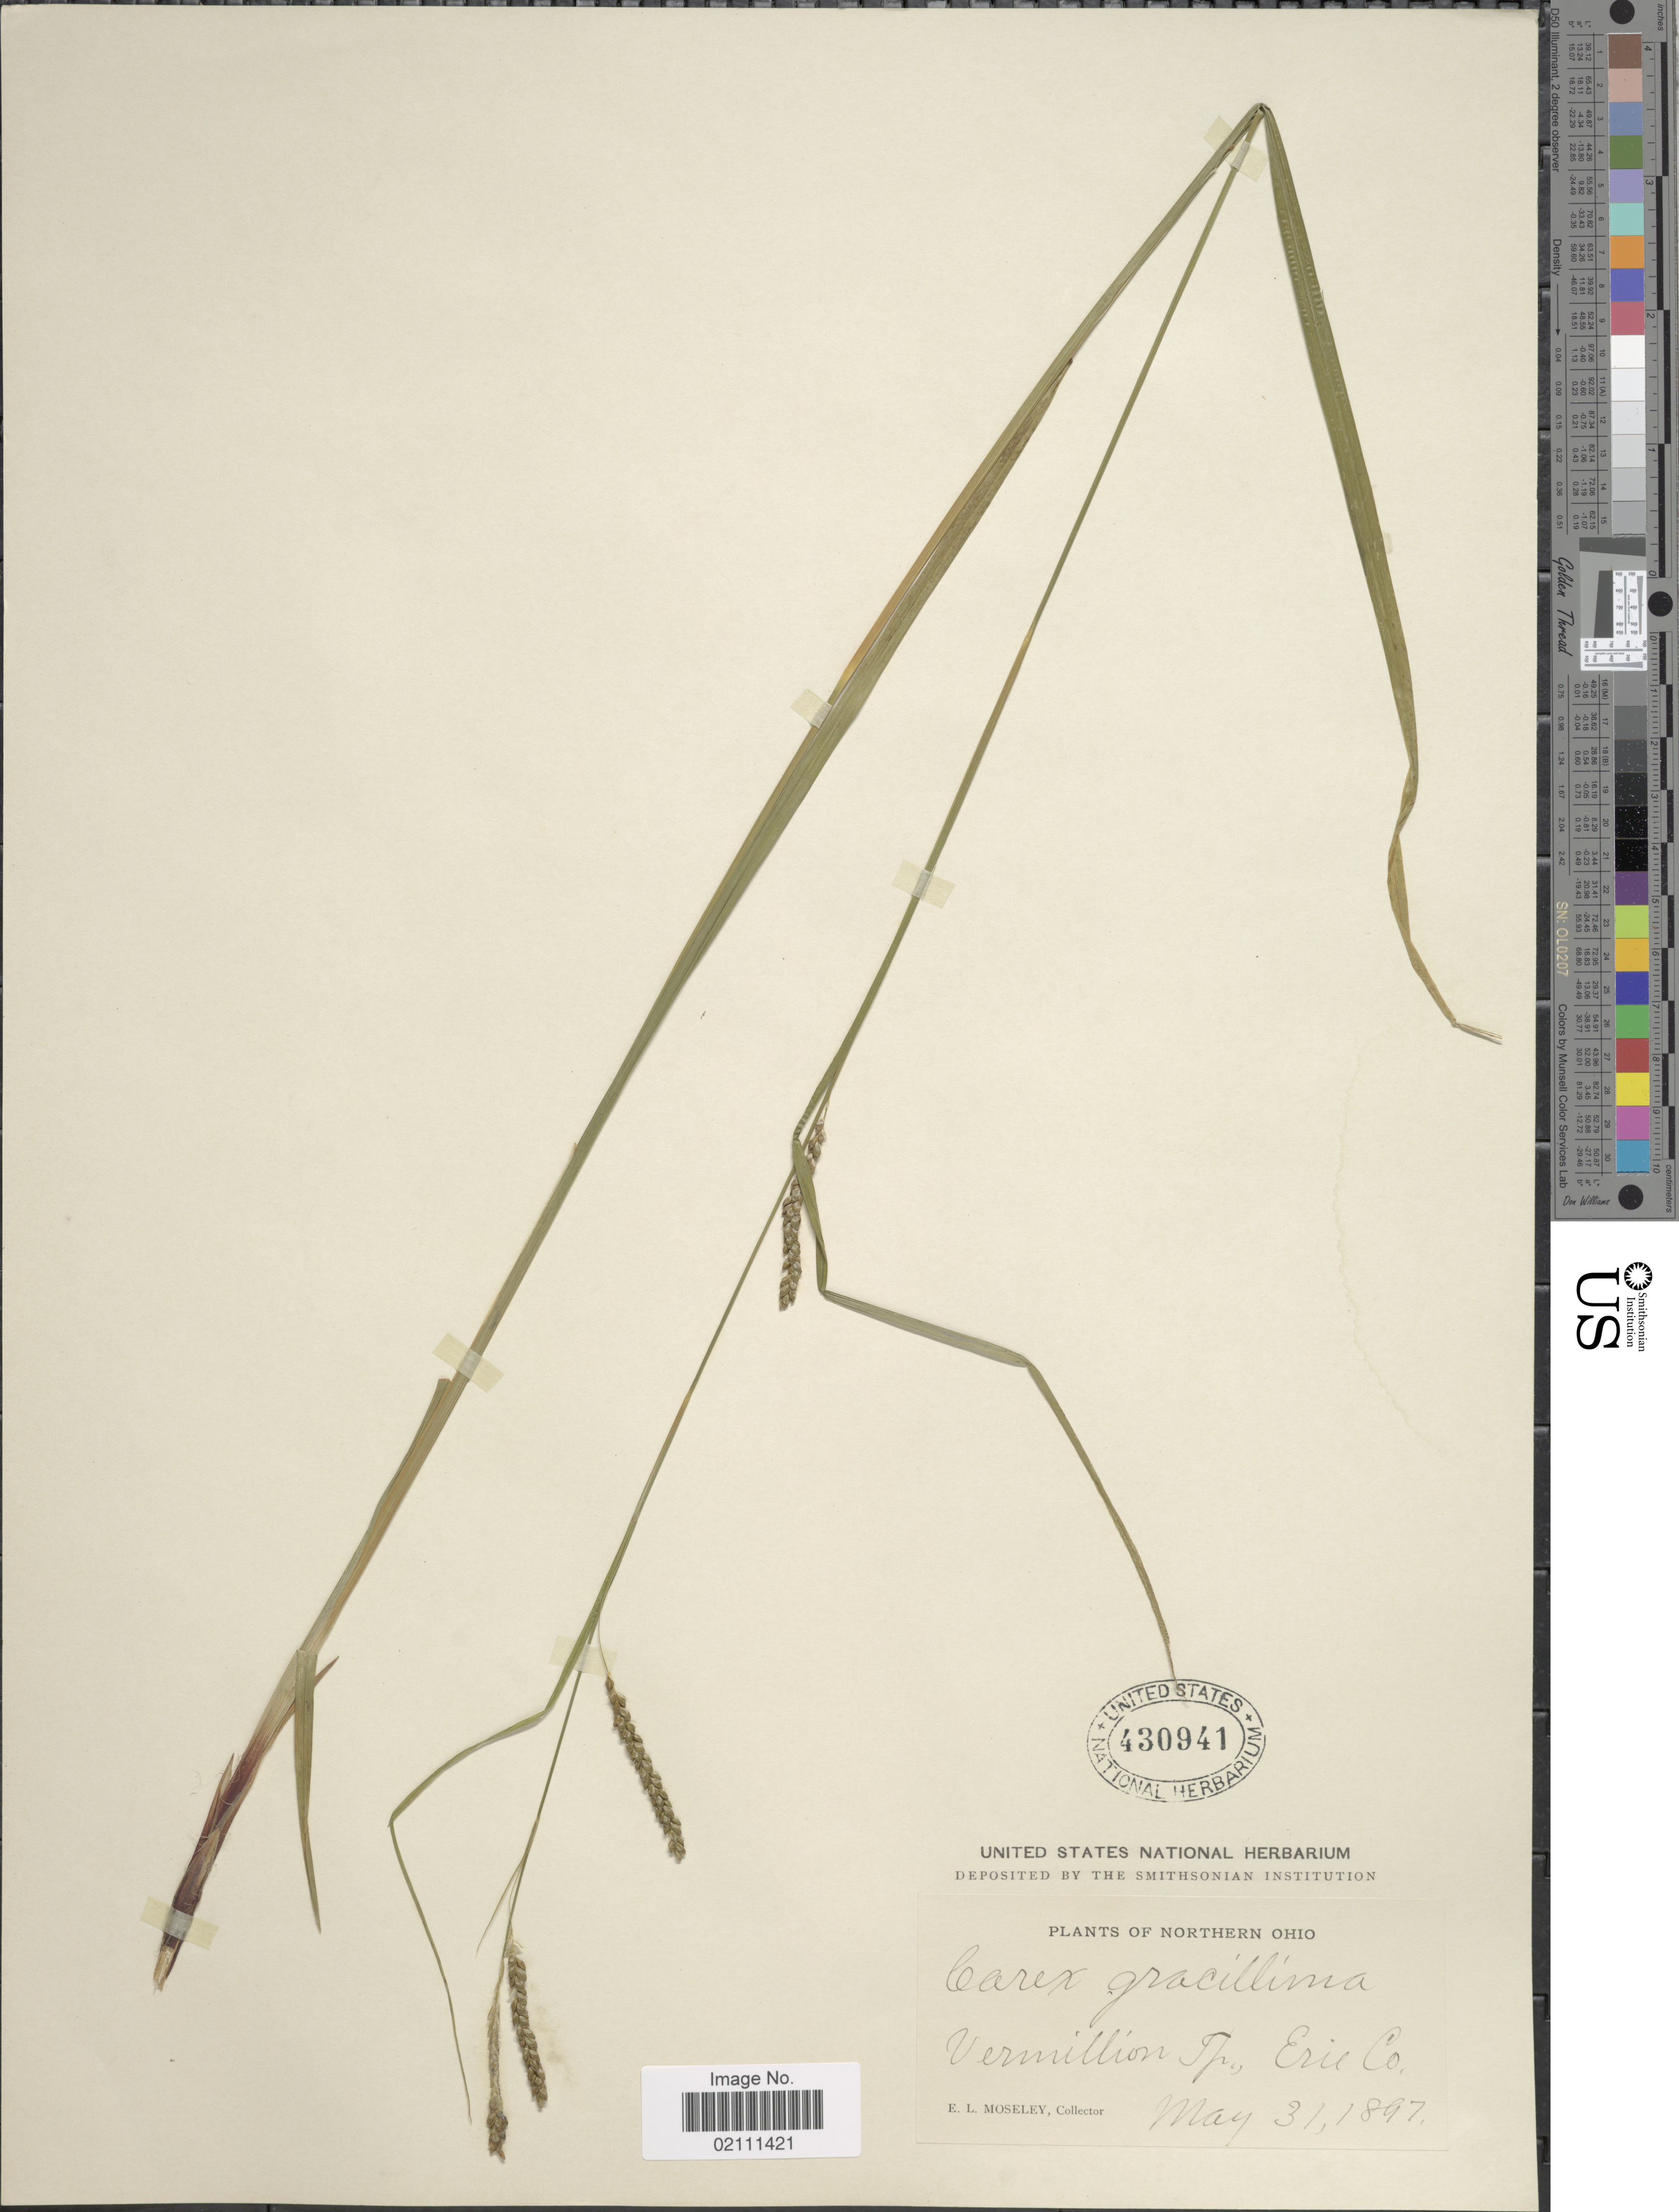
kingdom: Plantae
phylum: Tracheophyta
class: Liliopsida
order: Poales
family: Cyperaceae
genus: Carex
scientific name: Carex gracillima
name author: Schwein.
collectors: E. Moseley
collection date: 1897-05-31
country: United States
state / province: Ohio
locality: Northern Ohio, Vermillion Tp., Erie Co.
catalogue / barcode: US 430941